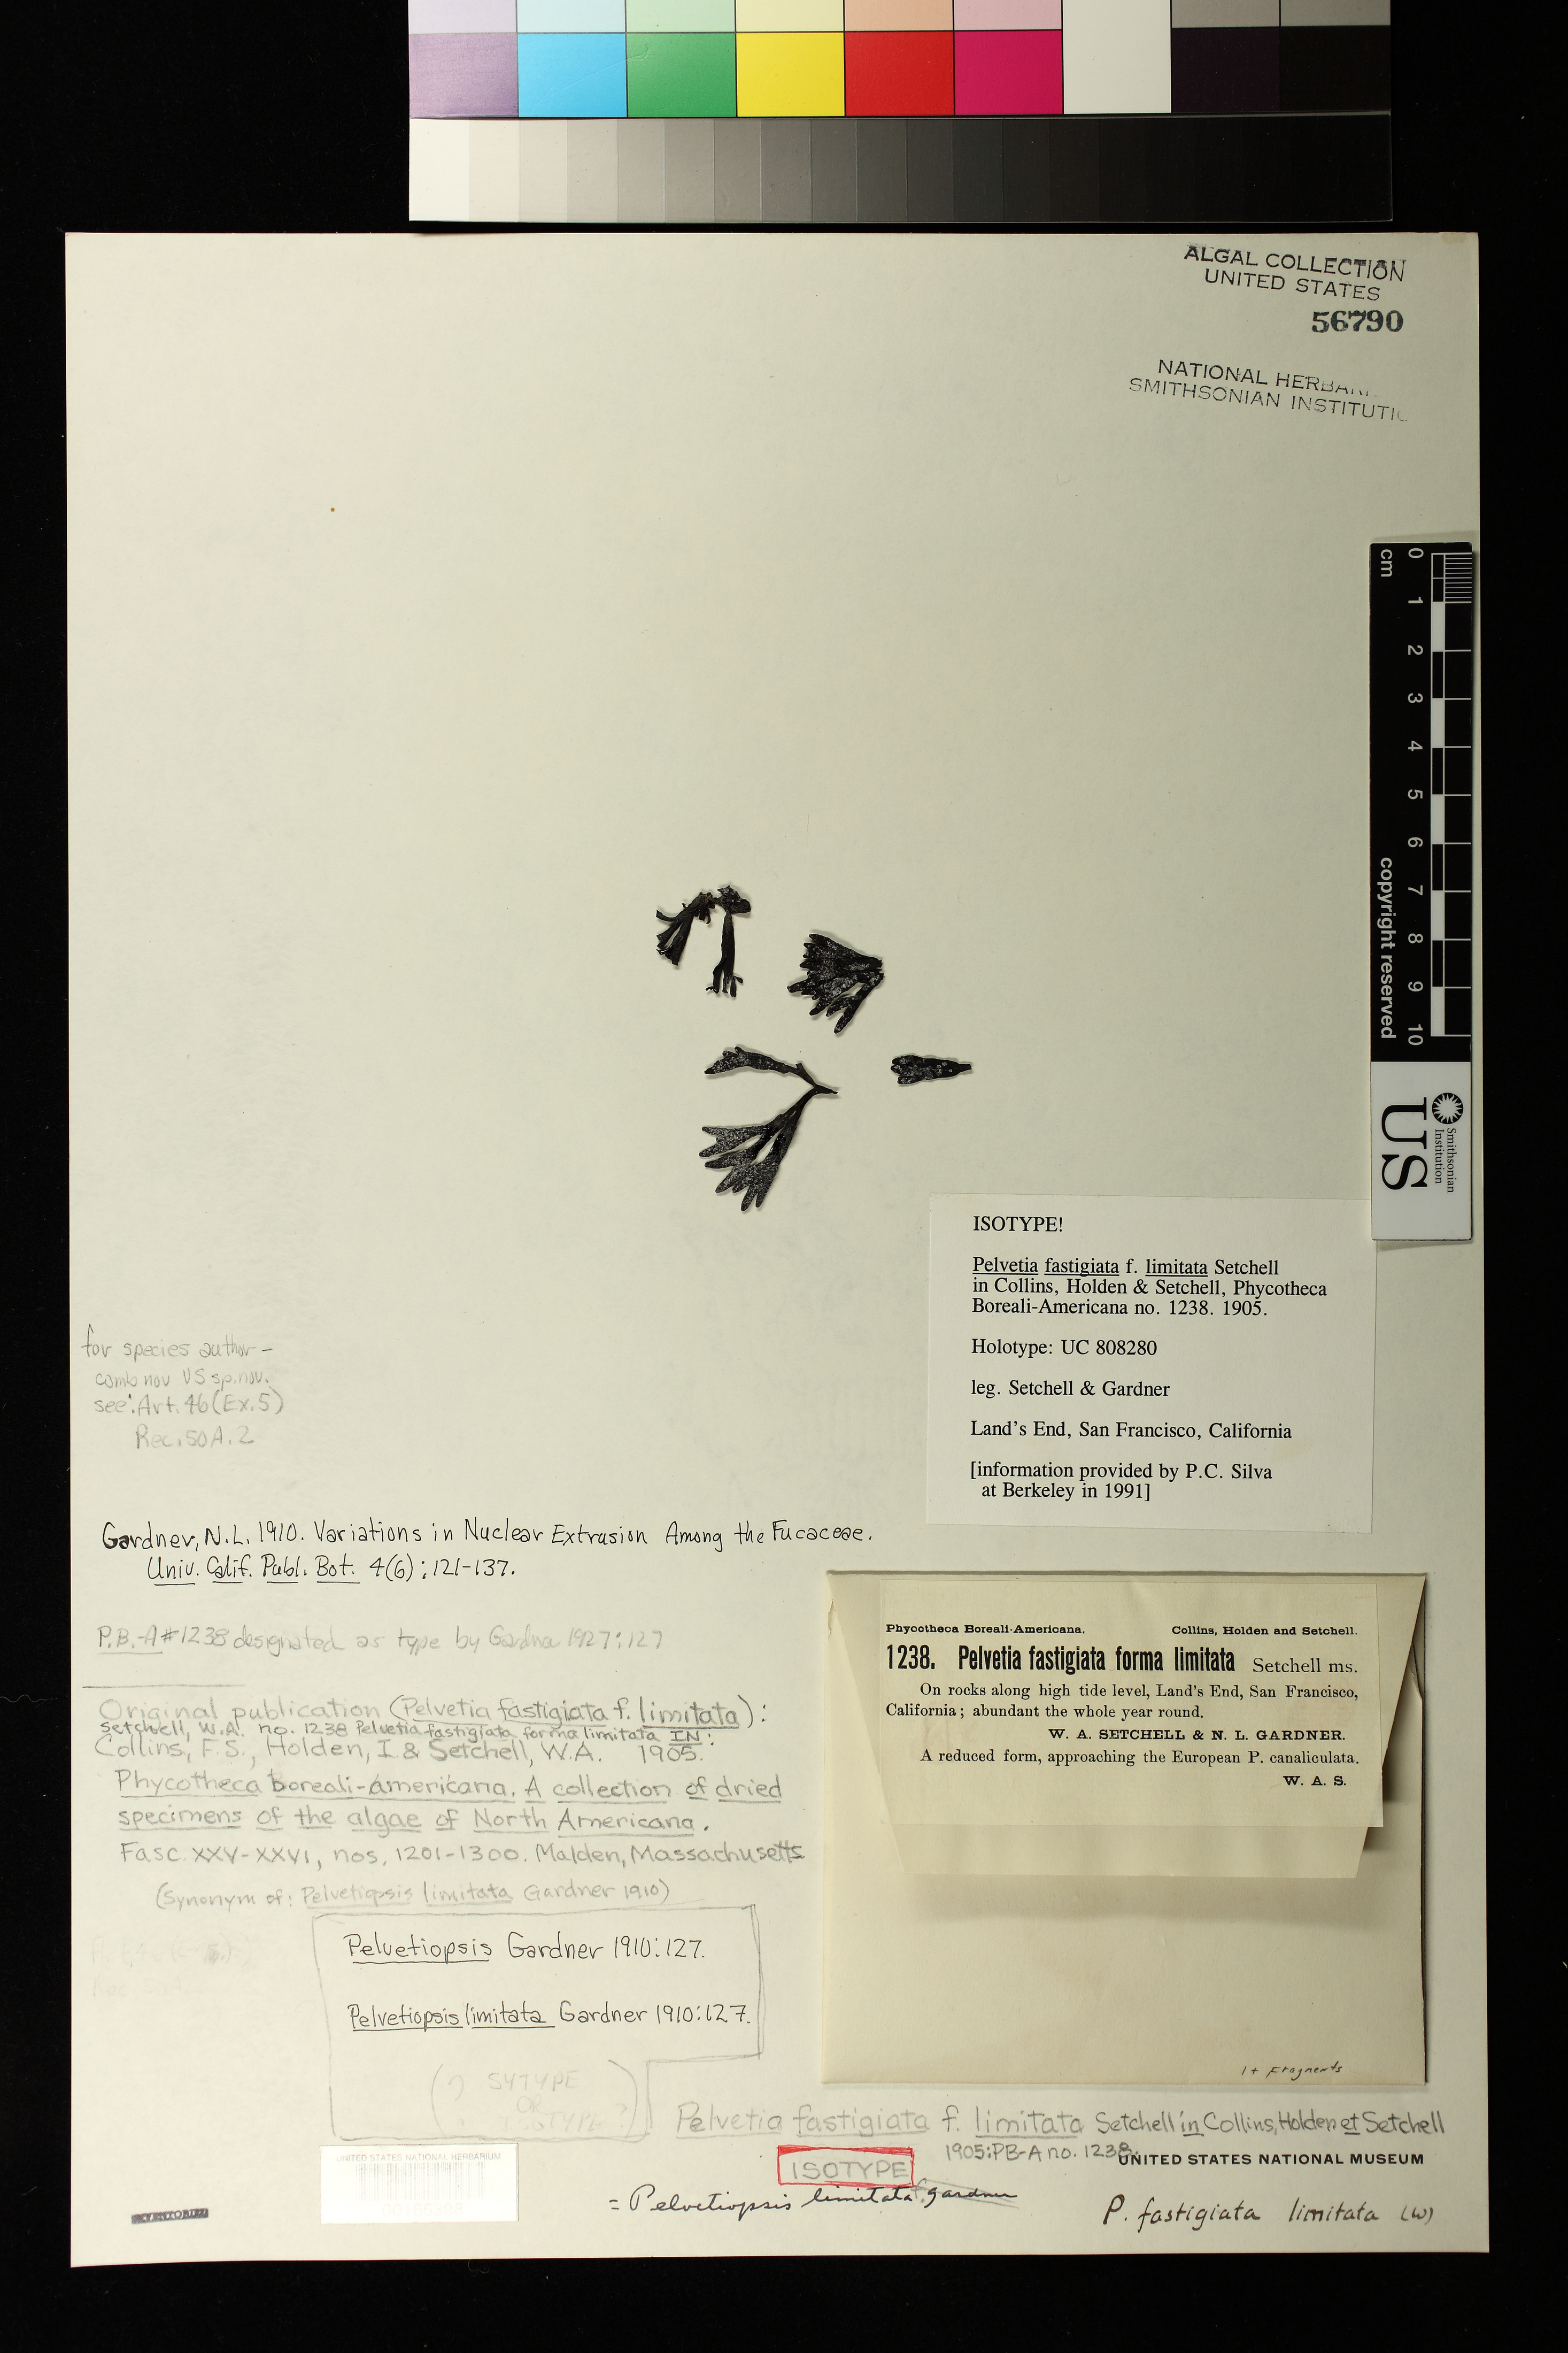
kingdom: Chromista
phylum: Ochrophyta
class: Phaeophyceae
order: Fucales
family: Fucaceae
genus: Pelvetia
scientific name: Pelvetia fastigiata f. limitata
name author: Setch. in Collins et al.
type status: Isotype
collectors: W. Setchell & N. Gardner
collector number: PB-A 1238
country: United States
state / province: California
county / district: San Francisco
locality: San Francisco, Land's End.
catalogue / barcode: US 56790